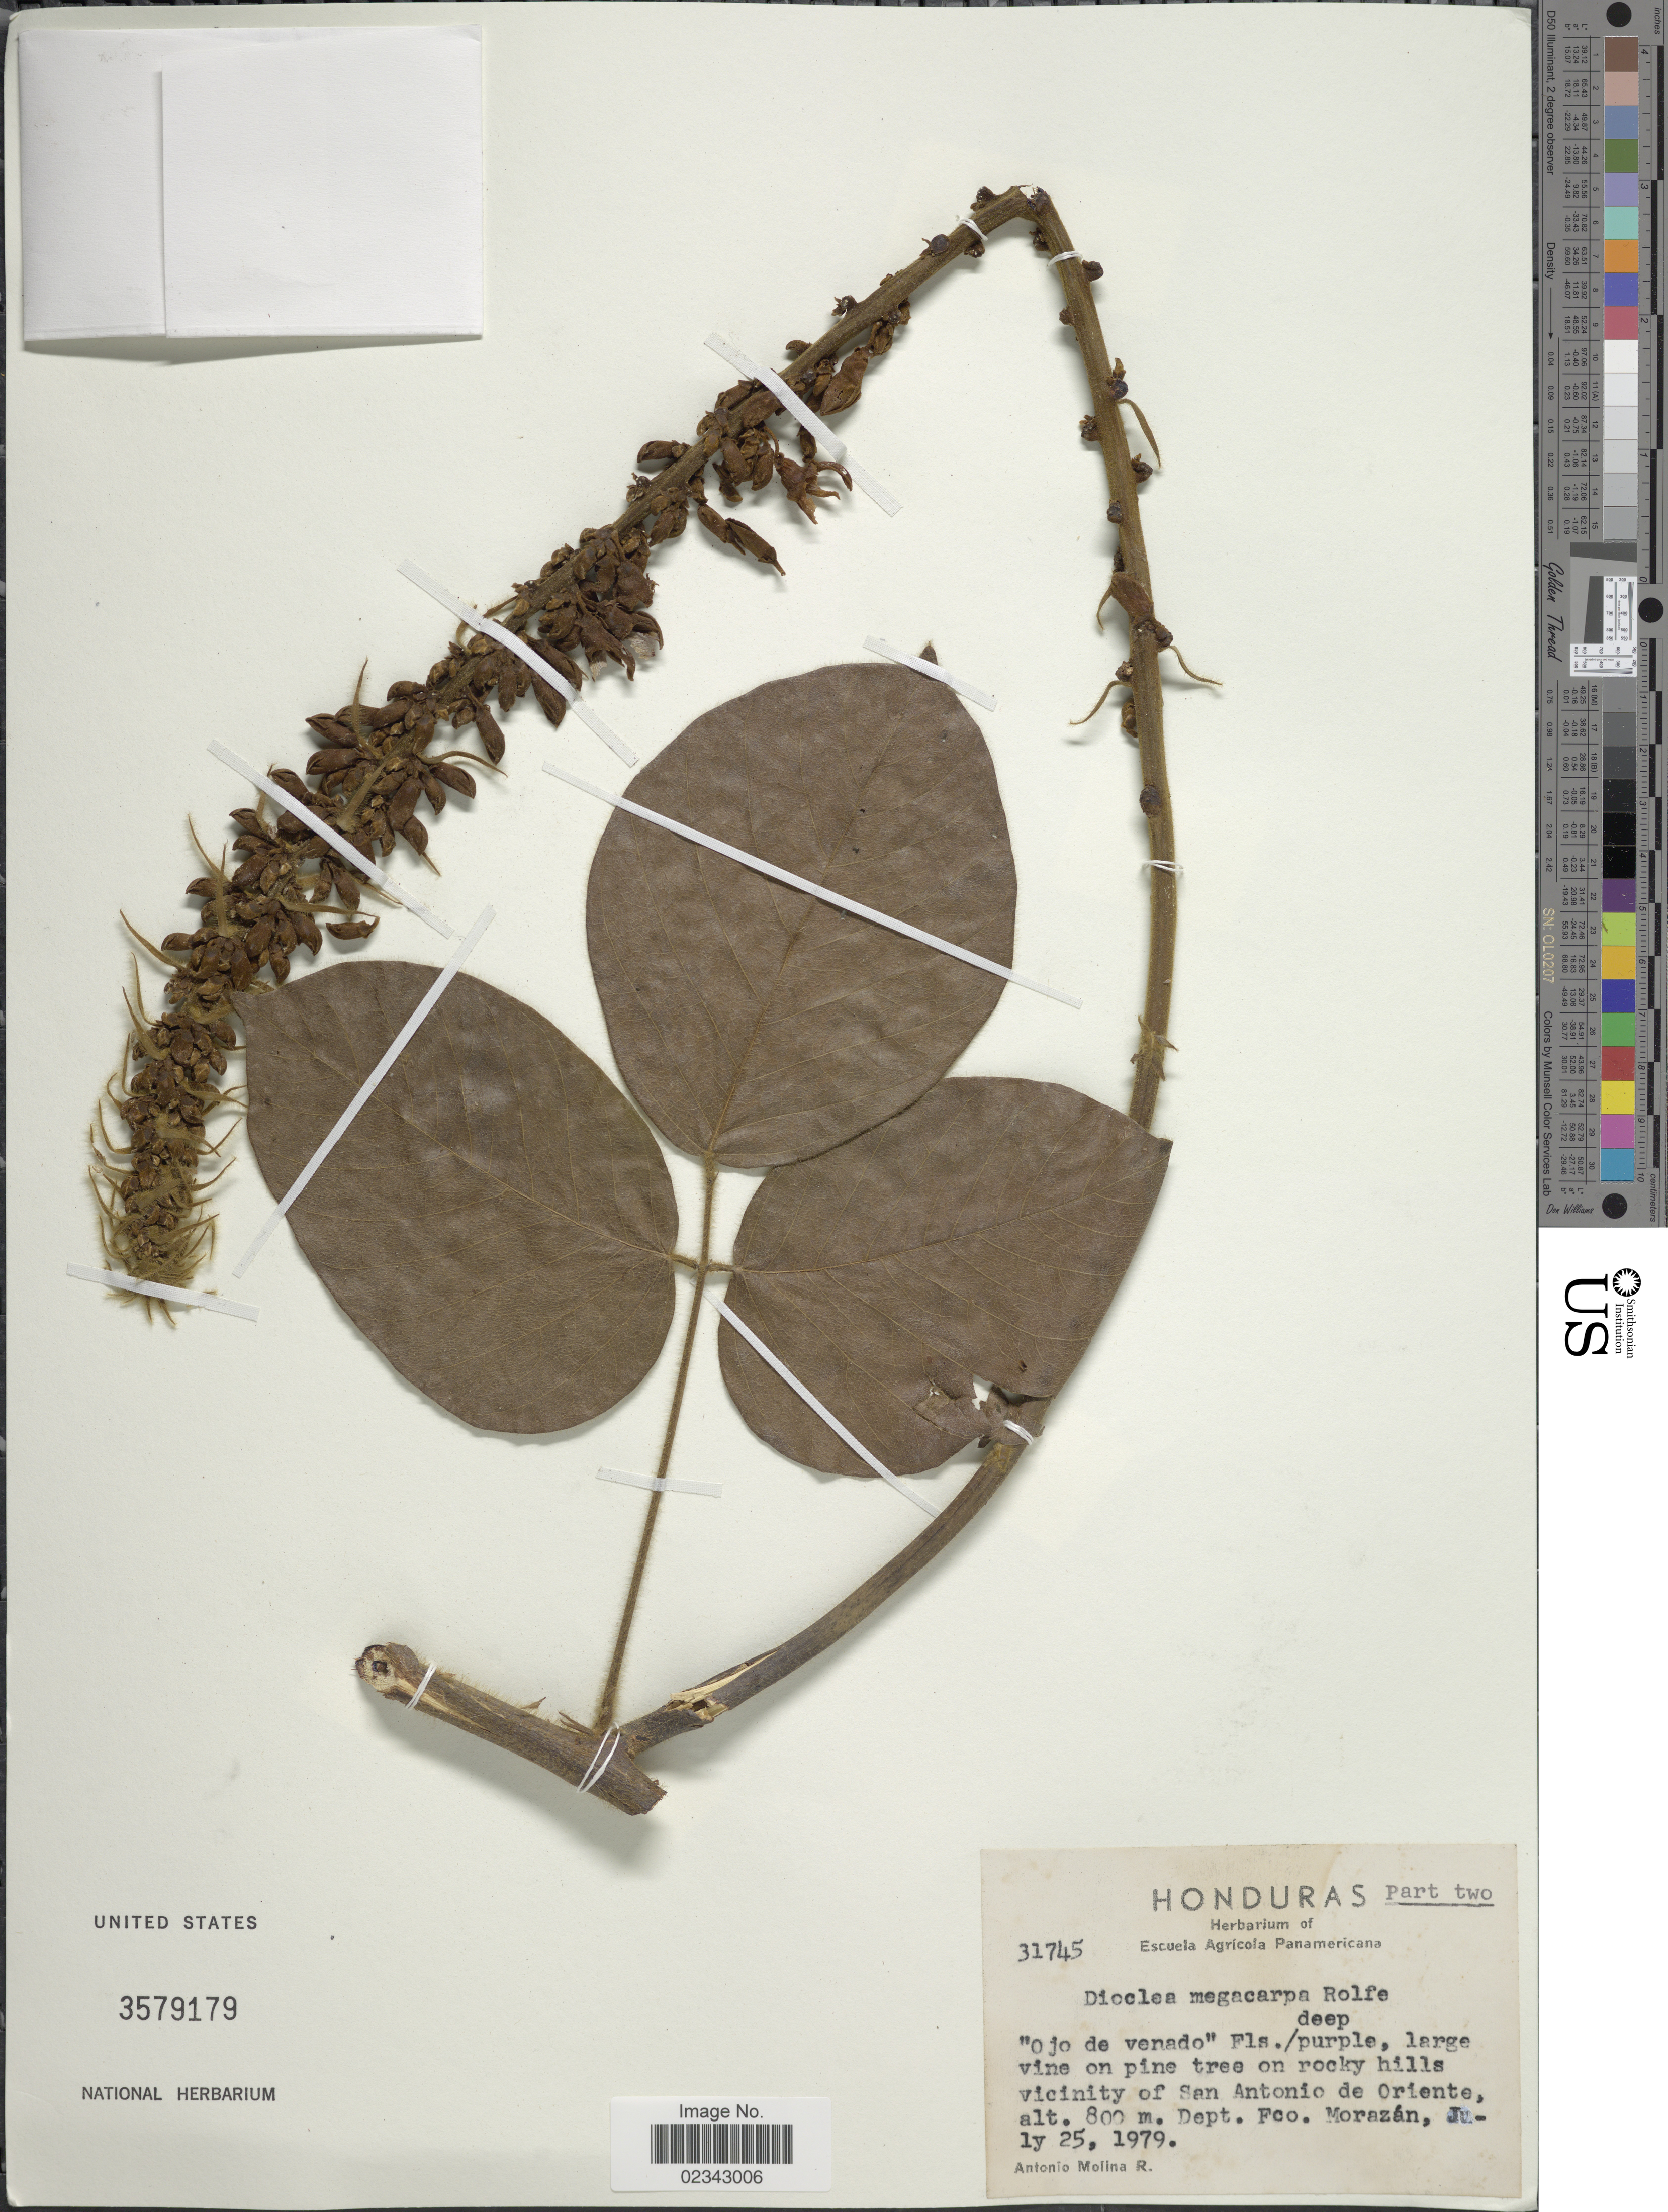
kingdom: Plantae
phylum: Tracheophyta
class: Magnoliopsida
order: Fabales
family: Fabaceae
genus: Macropsychanthus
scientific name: Macropsychanthus megacarpus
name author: (Rolfe) L.P. Queiroz & Snak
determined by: Strong, Mark T., (BOT), Smithsonian Institution - National Museum of Natural History (UNITED STATES)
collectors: A. Molina R.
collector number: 31745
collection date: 1979-07-25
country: Honduras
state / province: Fco. Morazán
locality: Large vine on pine tree on rocky hills vicinity of San Antonio de Oriente, Dept. Fco. Morazán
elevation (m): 800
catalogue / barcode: US 3579179